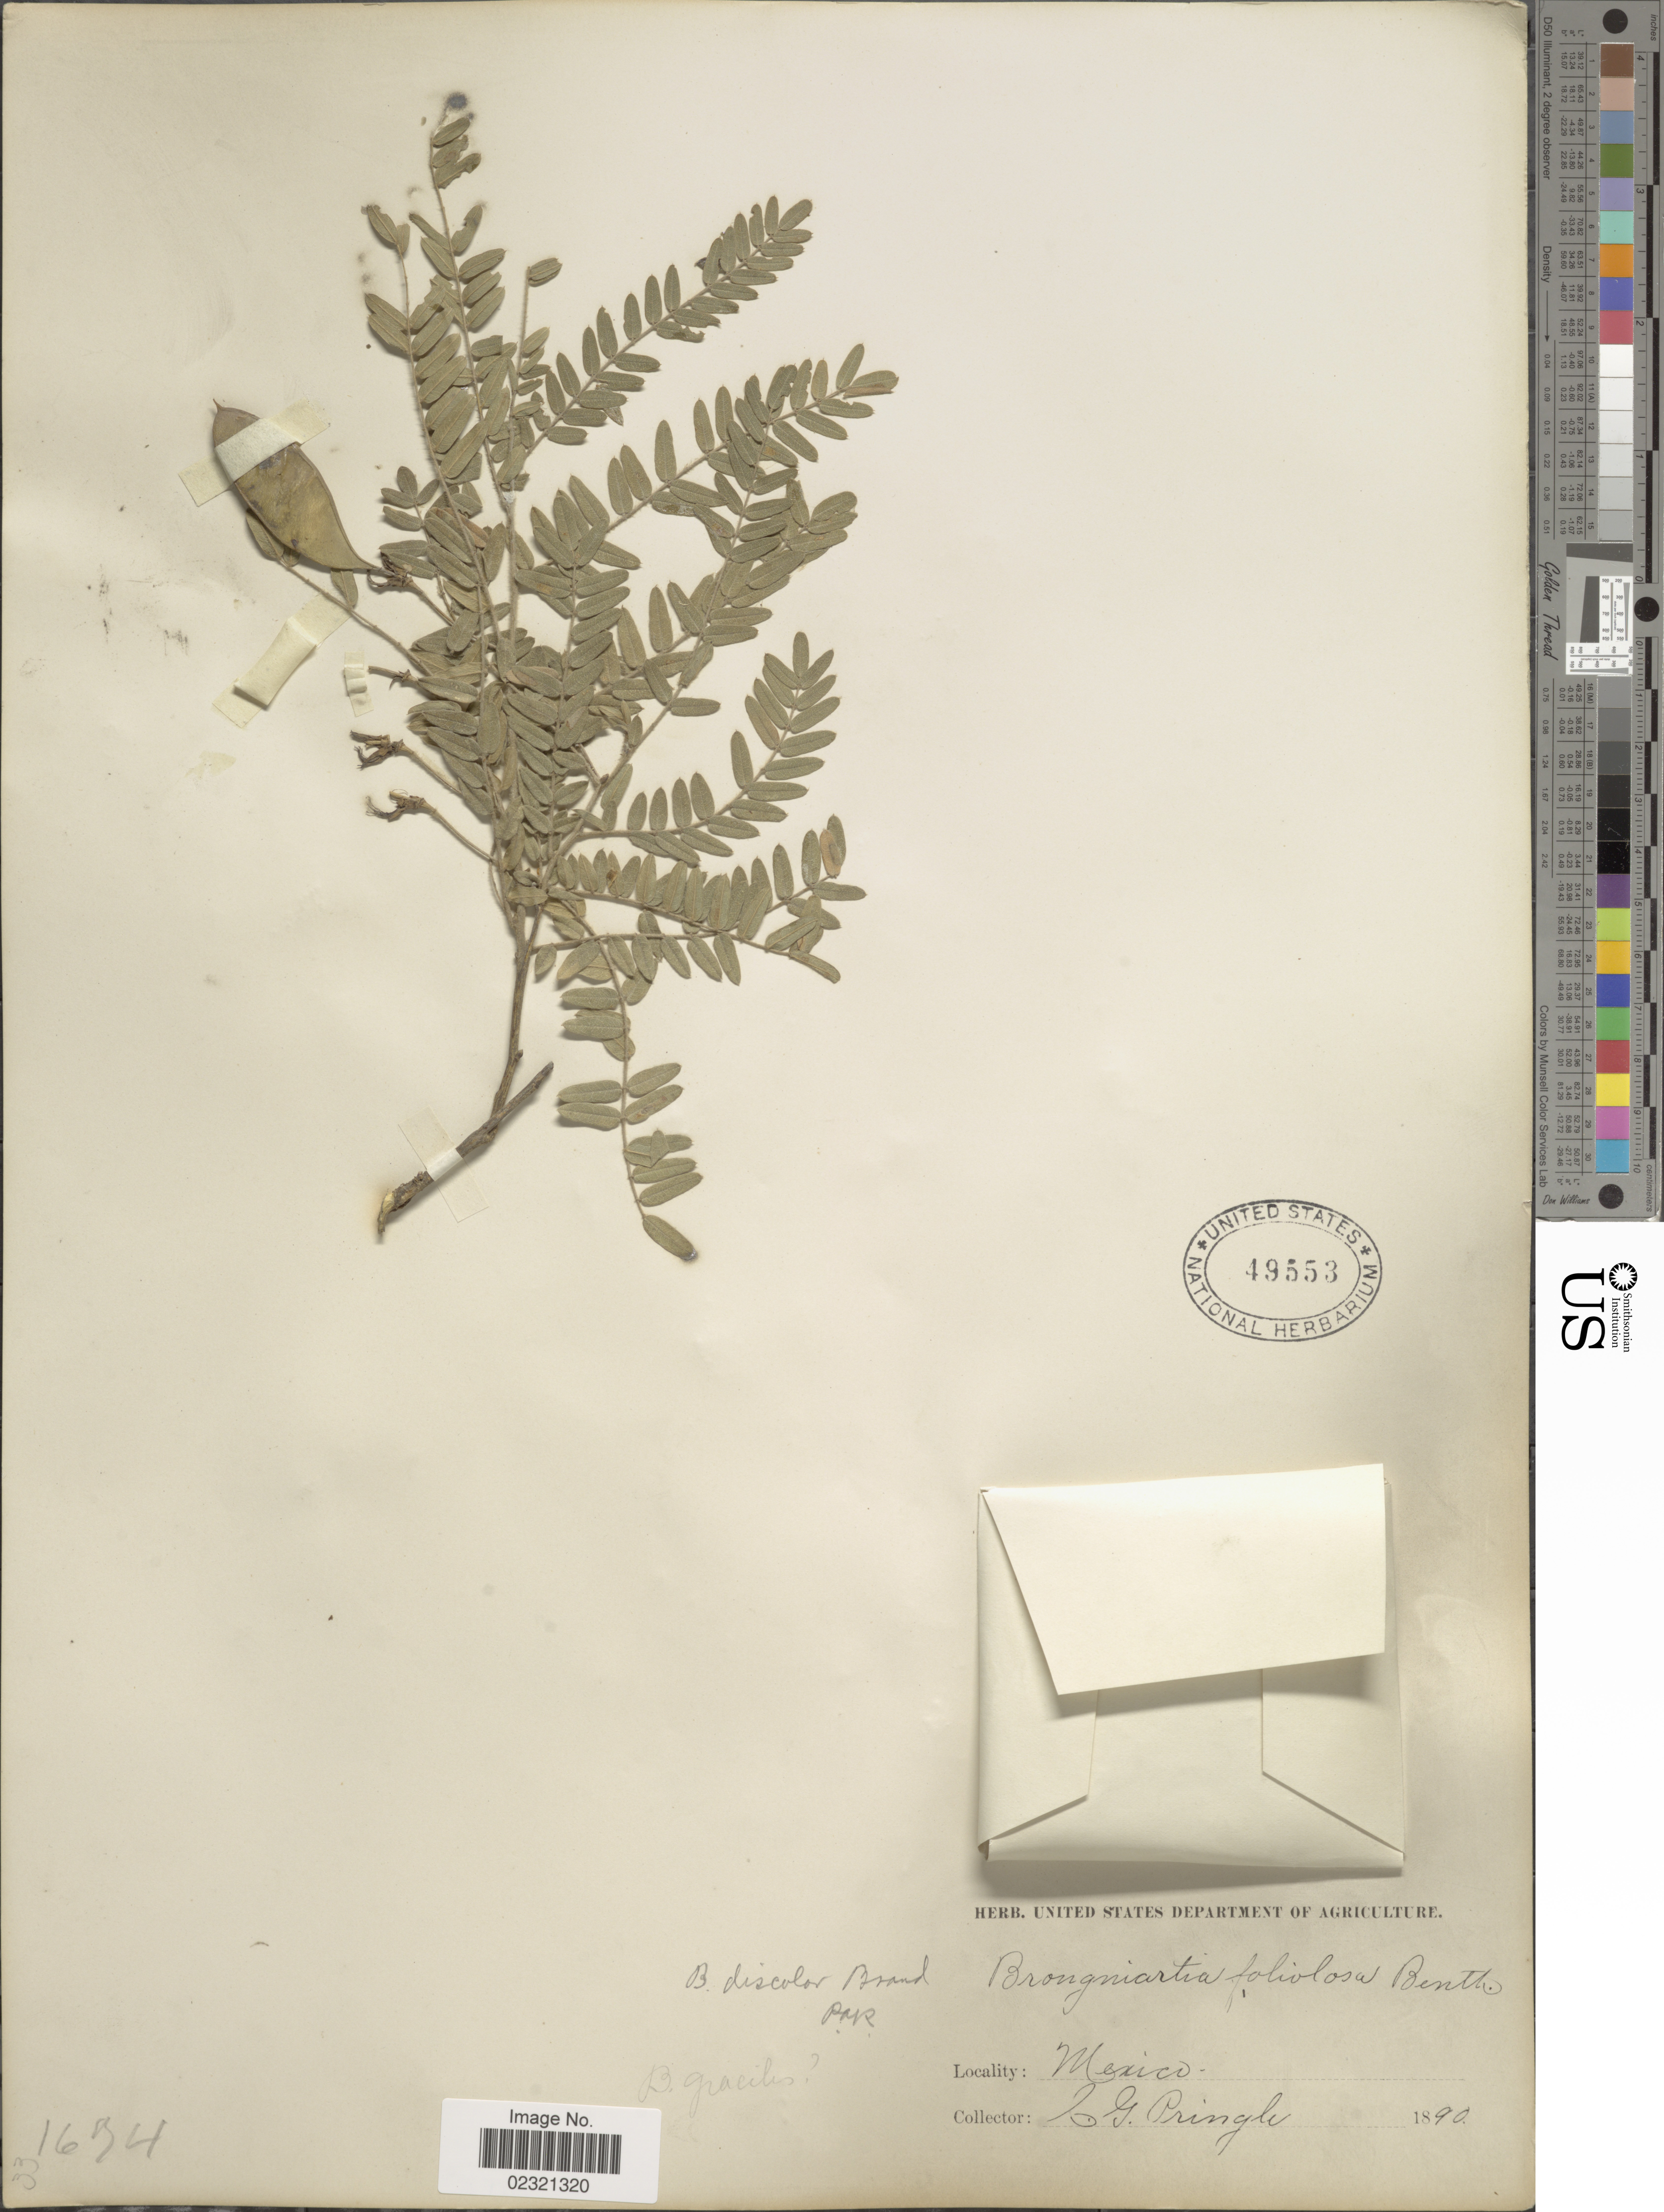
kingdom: Plantae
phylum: Tracheophyta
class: Magnoliopsida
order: Fabales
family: Fabaceae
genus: Brongniartia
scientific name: Brongniartia foliosa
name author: Hemsl.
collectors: C. G. Pringle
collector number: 1694?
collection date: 1890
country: Mexico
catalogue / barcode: US 49553